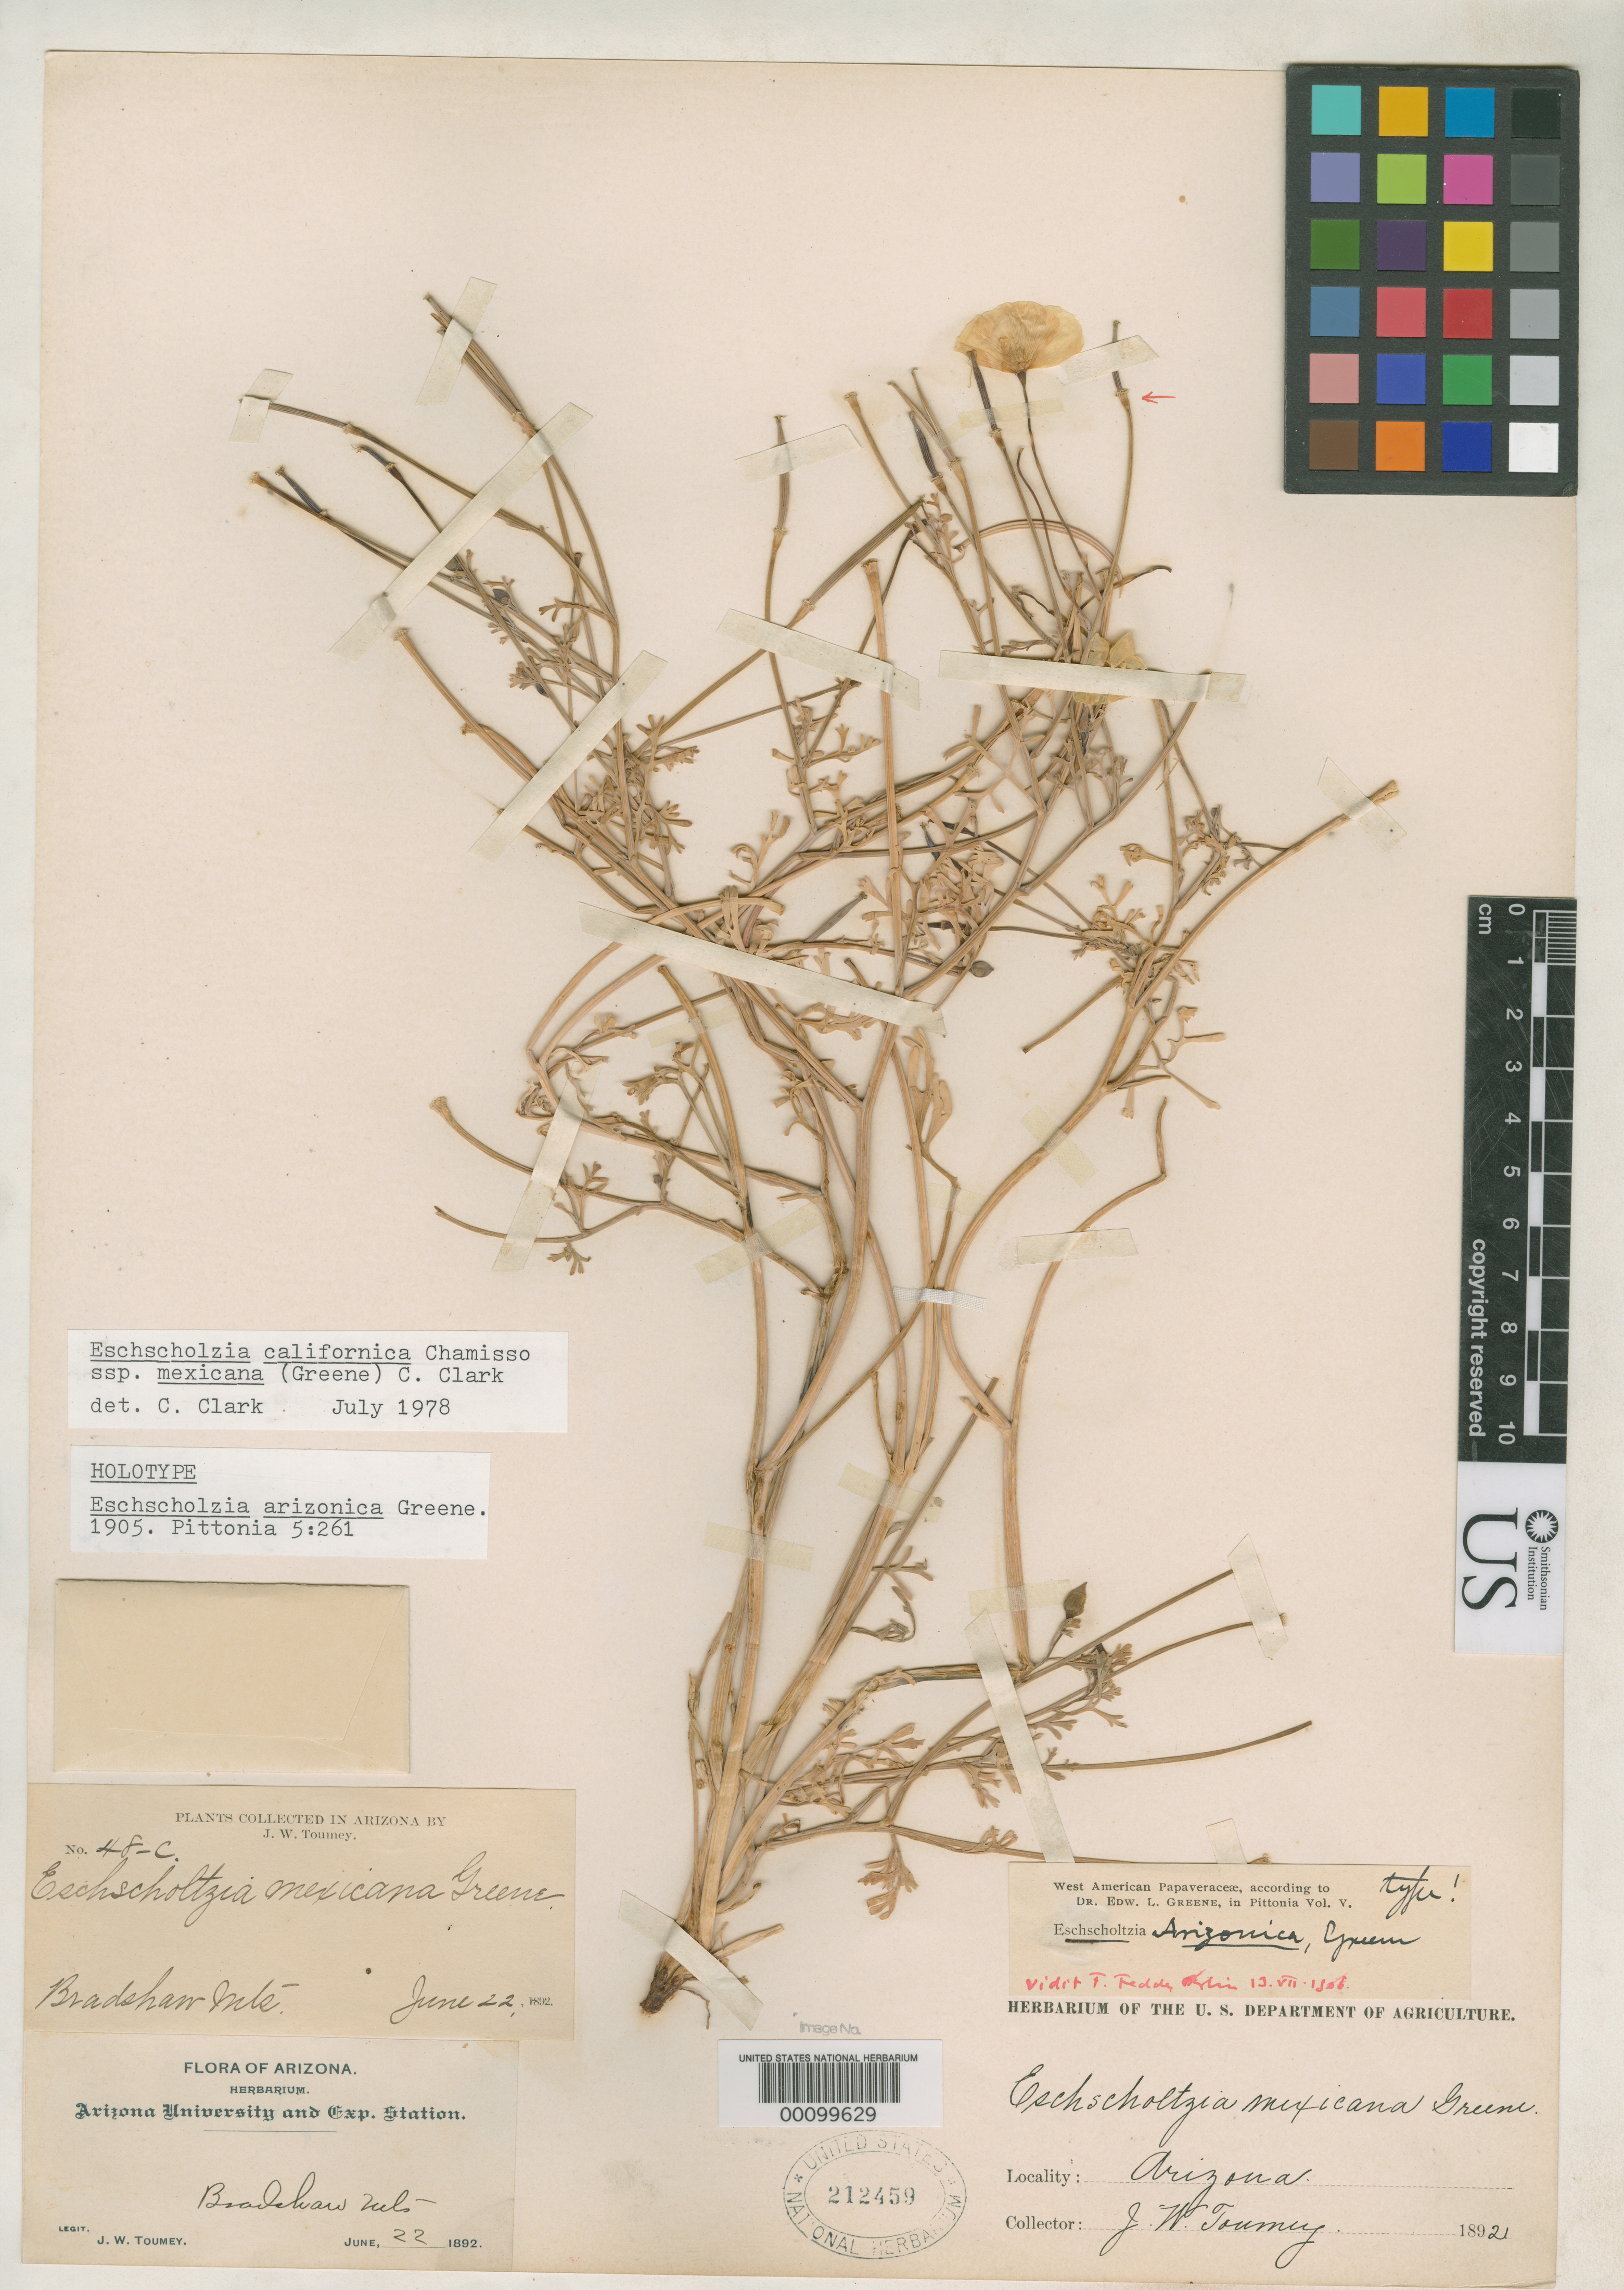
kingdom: Plantae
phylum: Tracheophyta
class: Magnoliopsida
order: Ranunculales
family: Papaveraceae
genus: Eschscholzia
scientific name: Eschscholzia arizonica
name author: Greene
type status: Holotype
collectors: J. W. Toumey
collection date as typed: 22 Jun 1892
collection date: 1892-06-22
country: United States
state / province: Arizona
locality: Bradashaw Mts.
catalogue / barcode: US 212459